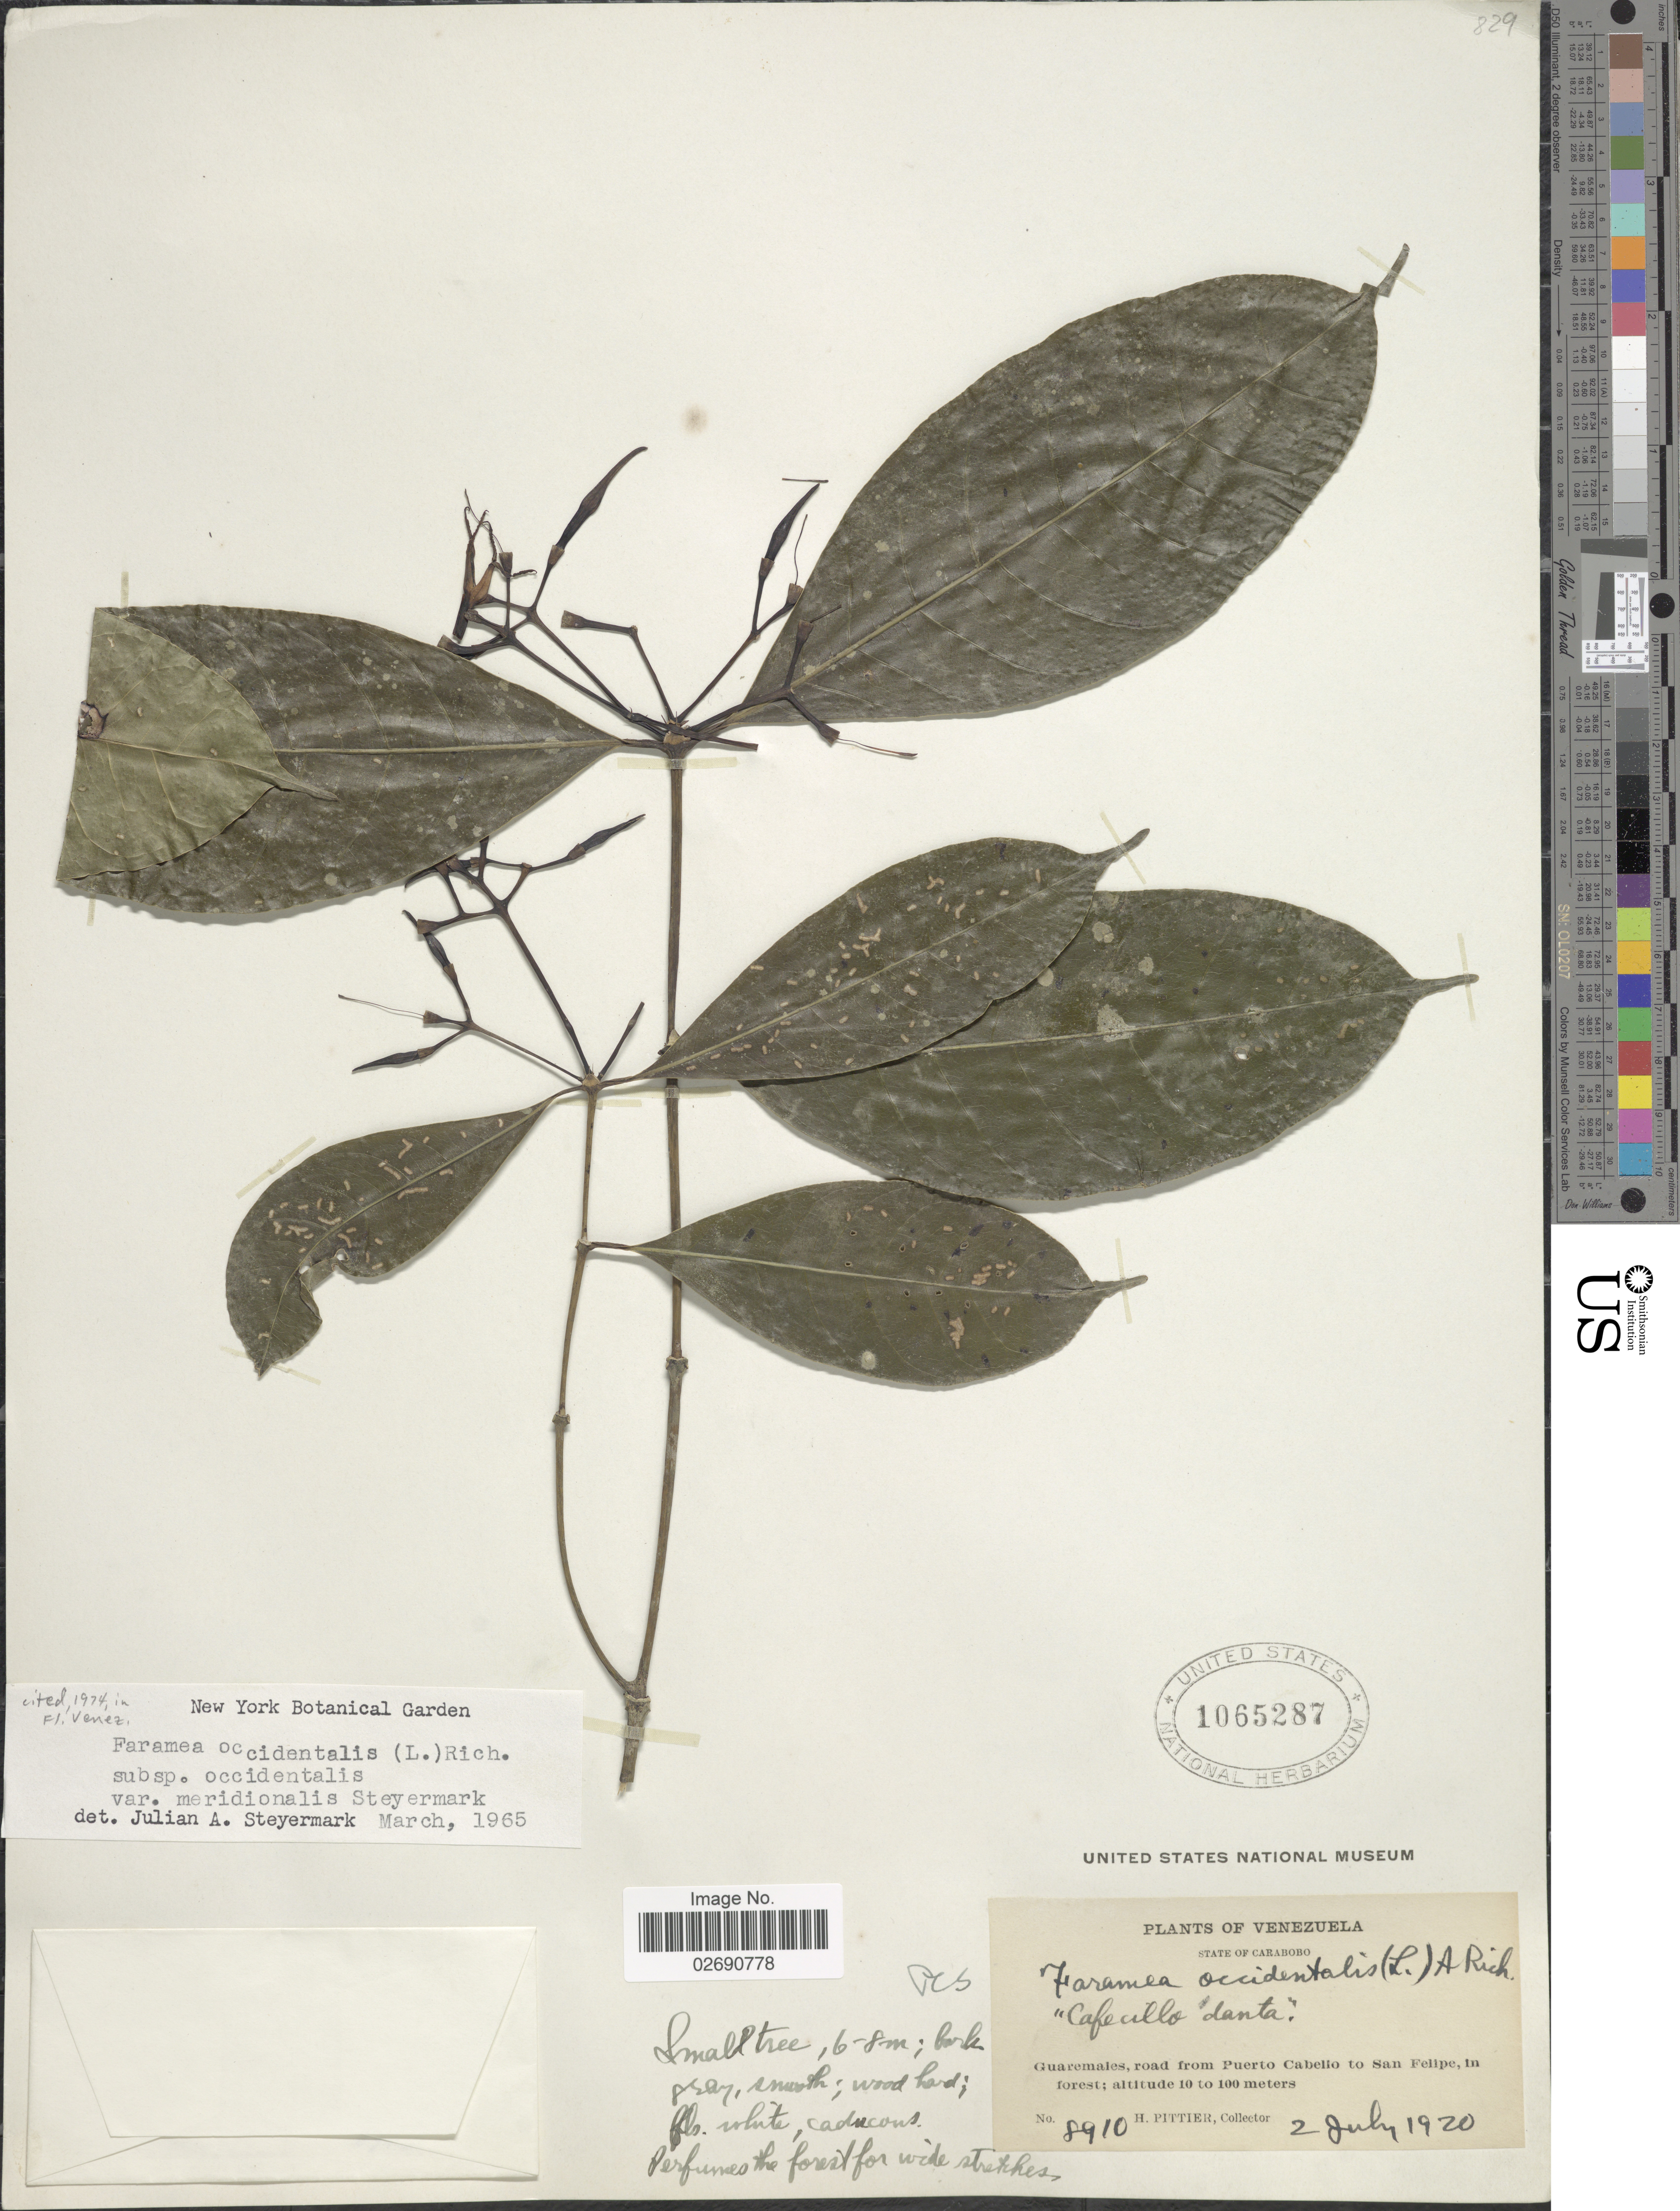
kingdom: Plantae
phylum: Tracheophyta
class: Magnoliopsida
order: Gentianales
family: Rubiaceae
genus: Faramea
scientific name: Faramea occidentalis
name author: (L.) A. Rich.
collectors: H. F. Pittier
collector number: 8910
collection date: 1920-07-02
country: Venezuela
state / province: Carabobo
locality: Guaremales, road from Puerto Cabello to San Felipe, in forest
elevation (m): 10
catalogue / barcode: US 1065287